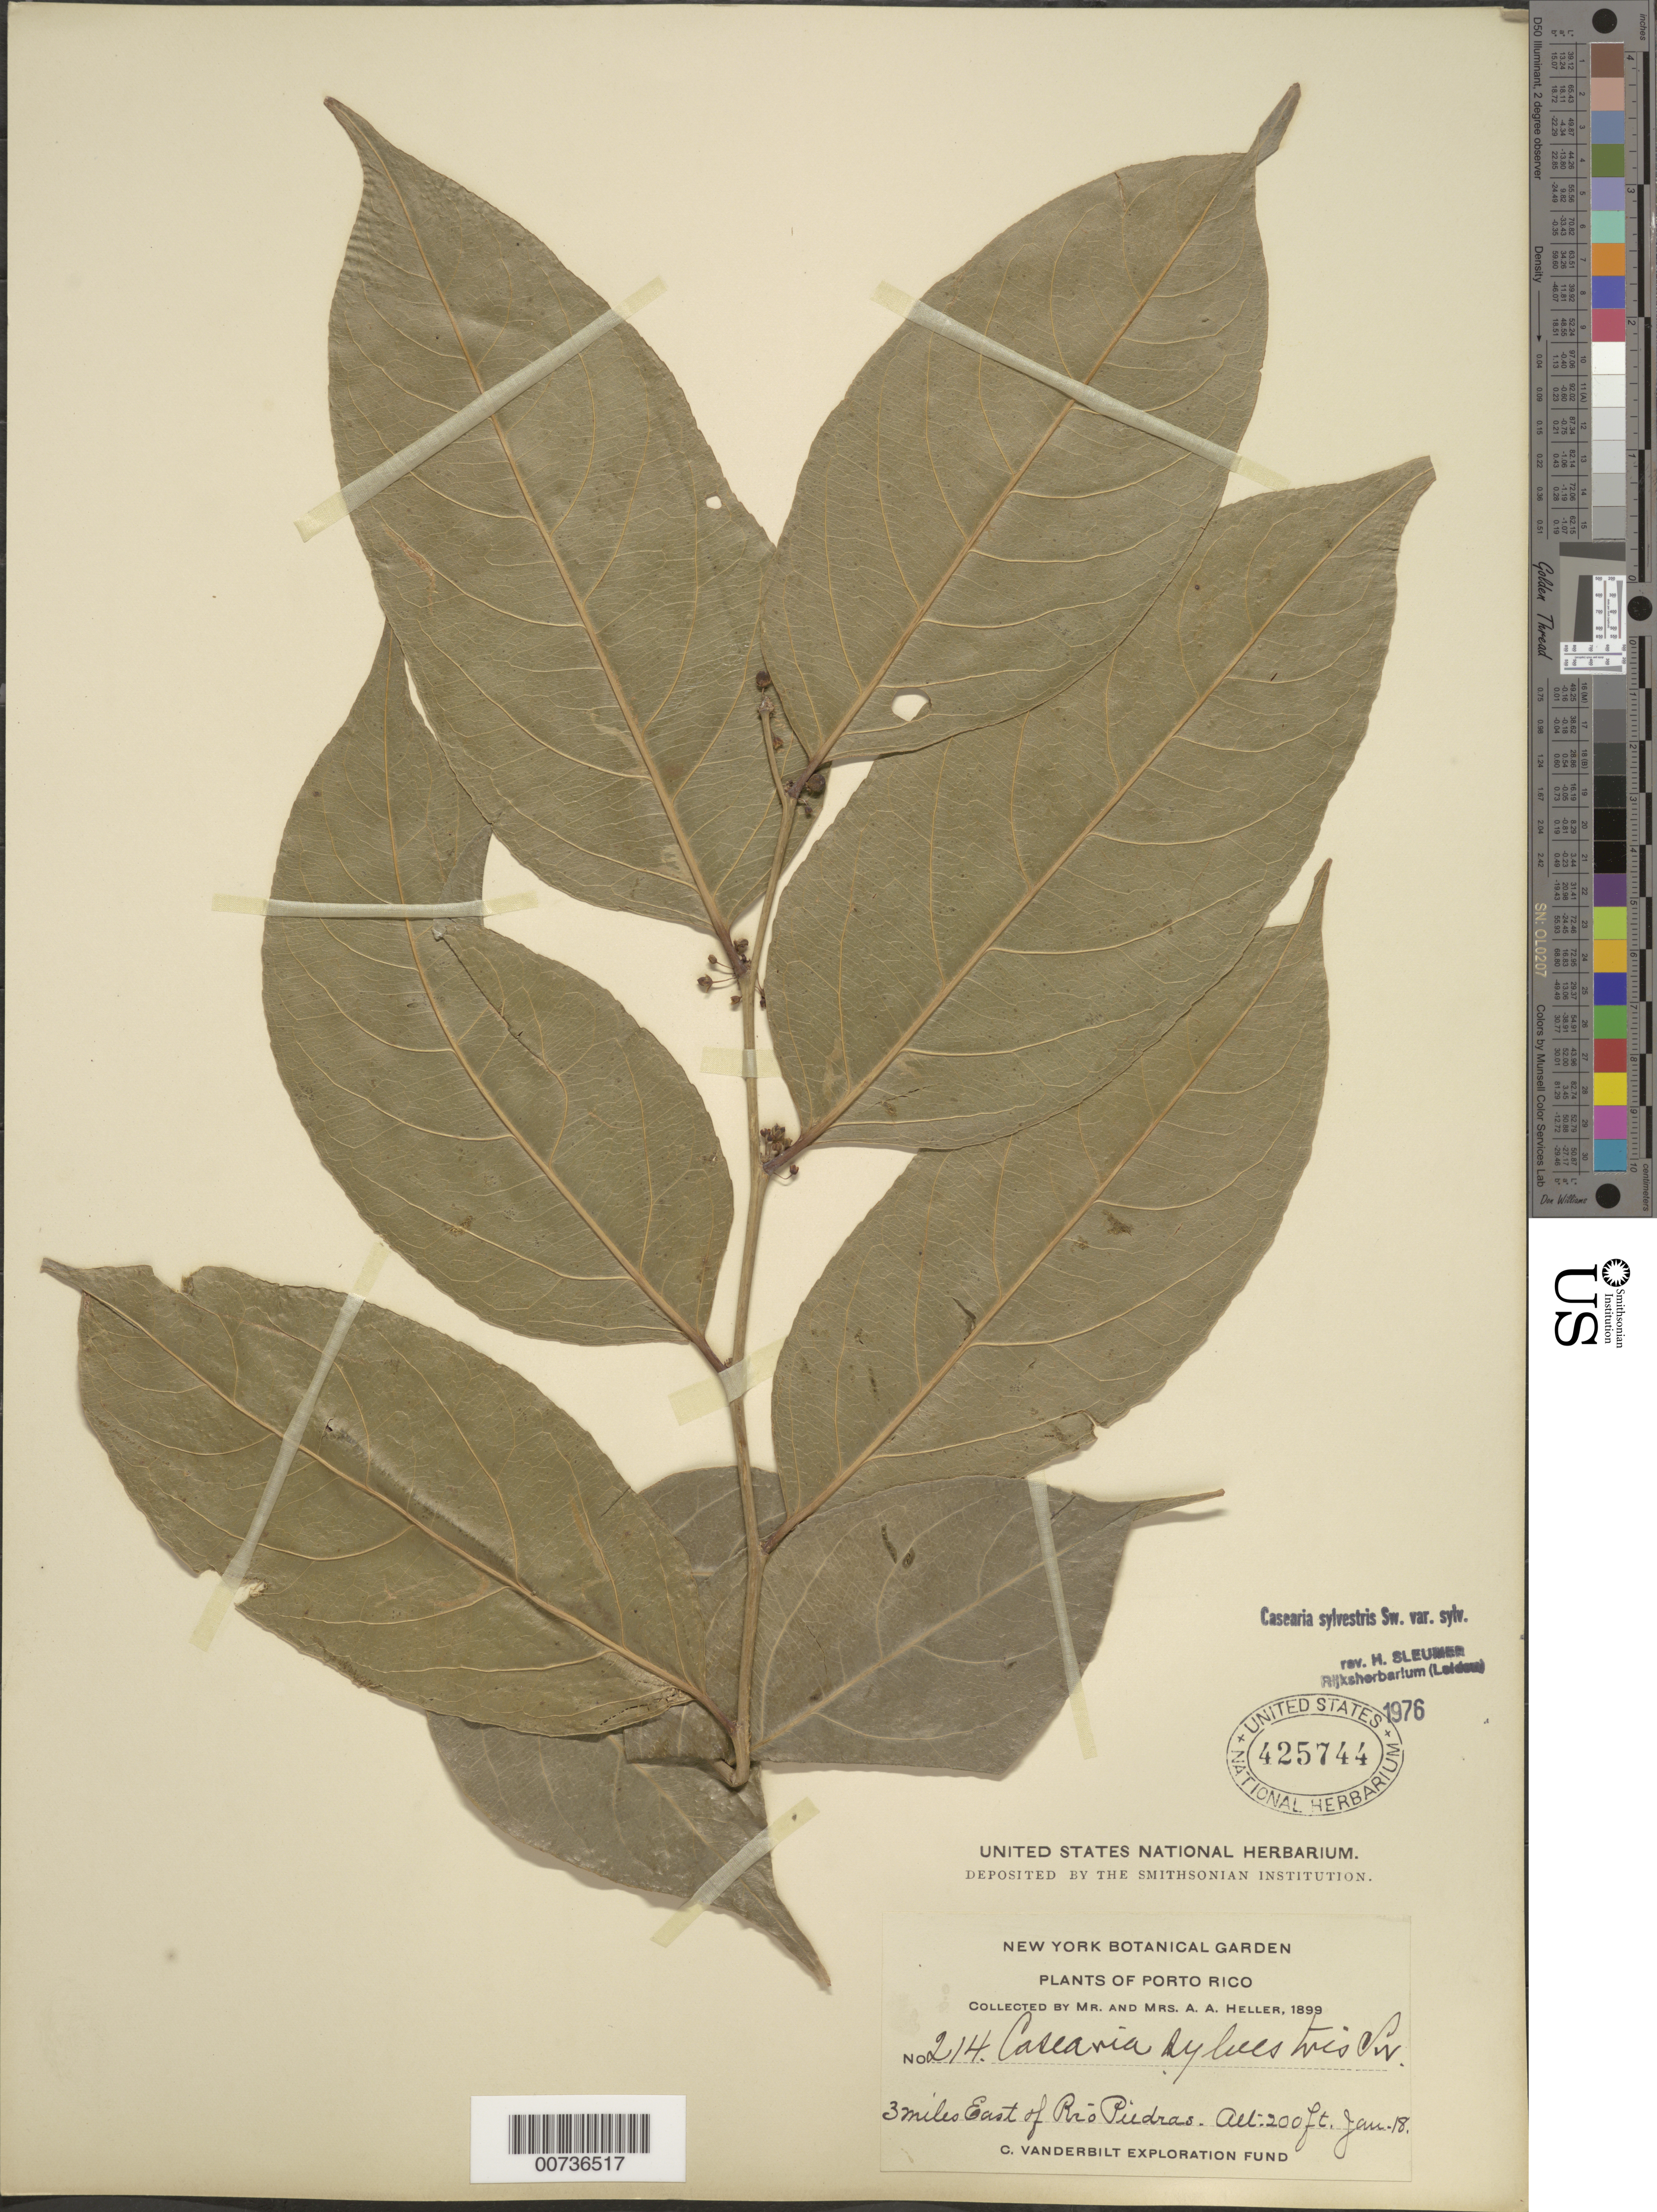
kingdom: Plantae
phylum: Tracheophyta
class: Magnoliopsida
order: Malpighiales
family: Salicaceae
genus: Casearia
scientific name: Casearia sylvestris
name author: Sw.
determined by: Sleumer, H. O.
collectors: A. A. Heller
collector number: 214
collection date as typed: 18 Jan 1899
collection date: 1899-01-18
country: Puerto Rico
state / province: San Juan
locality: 3 miles East of Río Piedras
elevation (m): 61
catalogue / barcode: US 425744